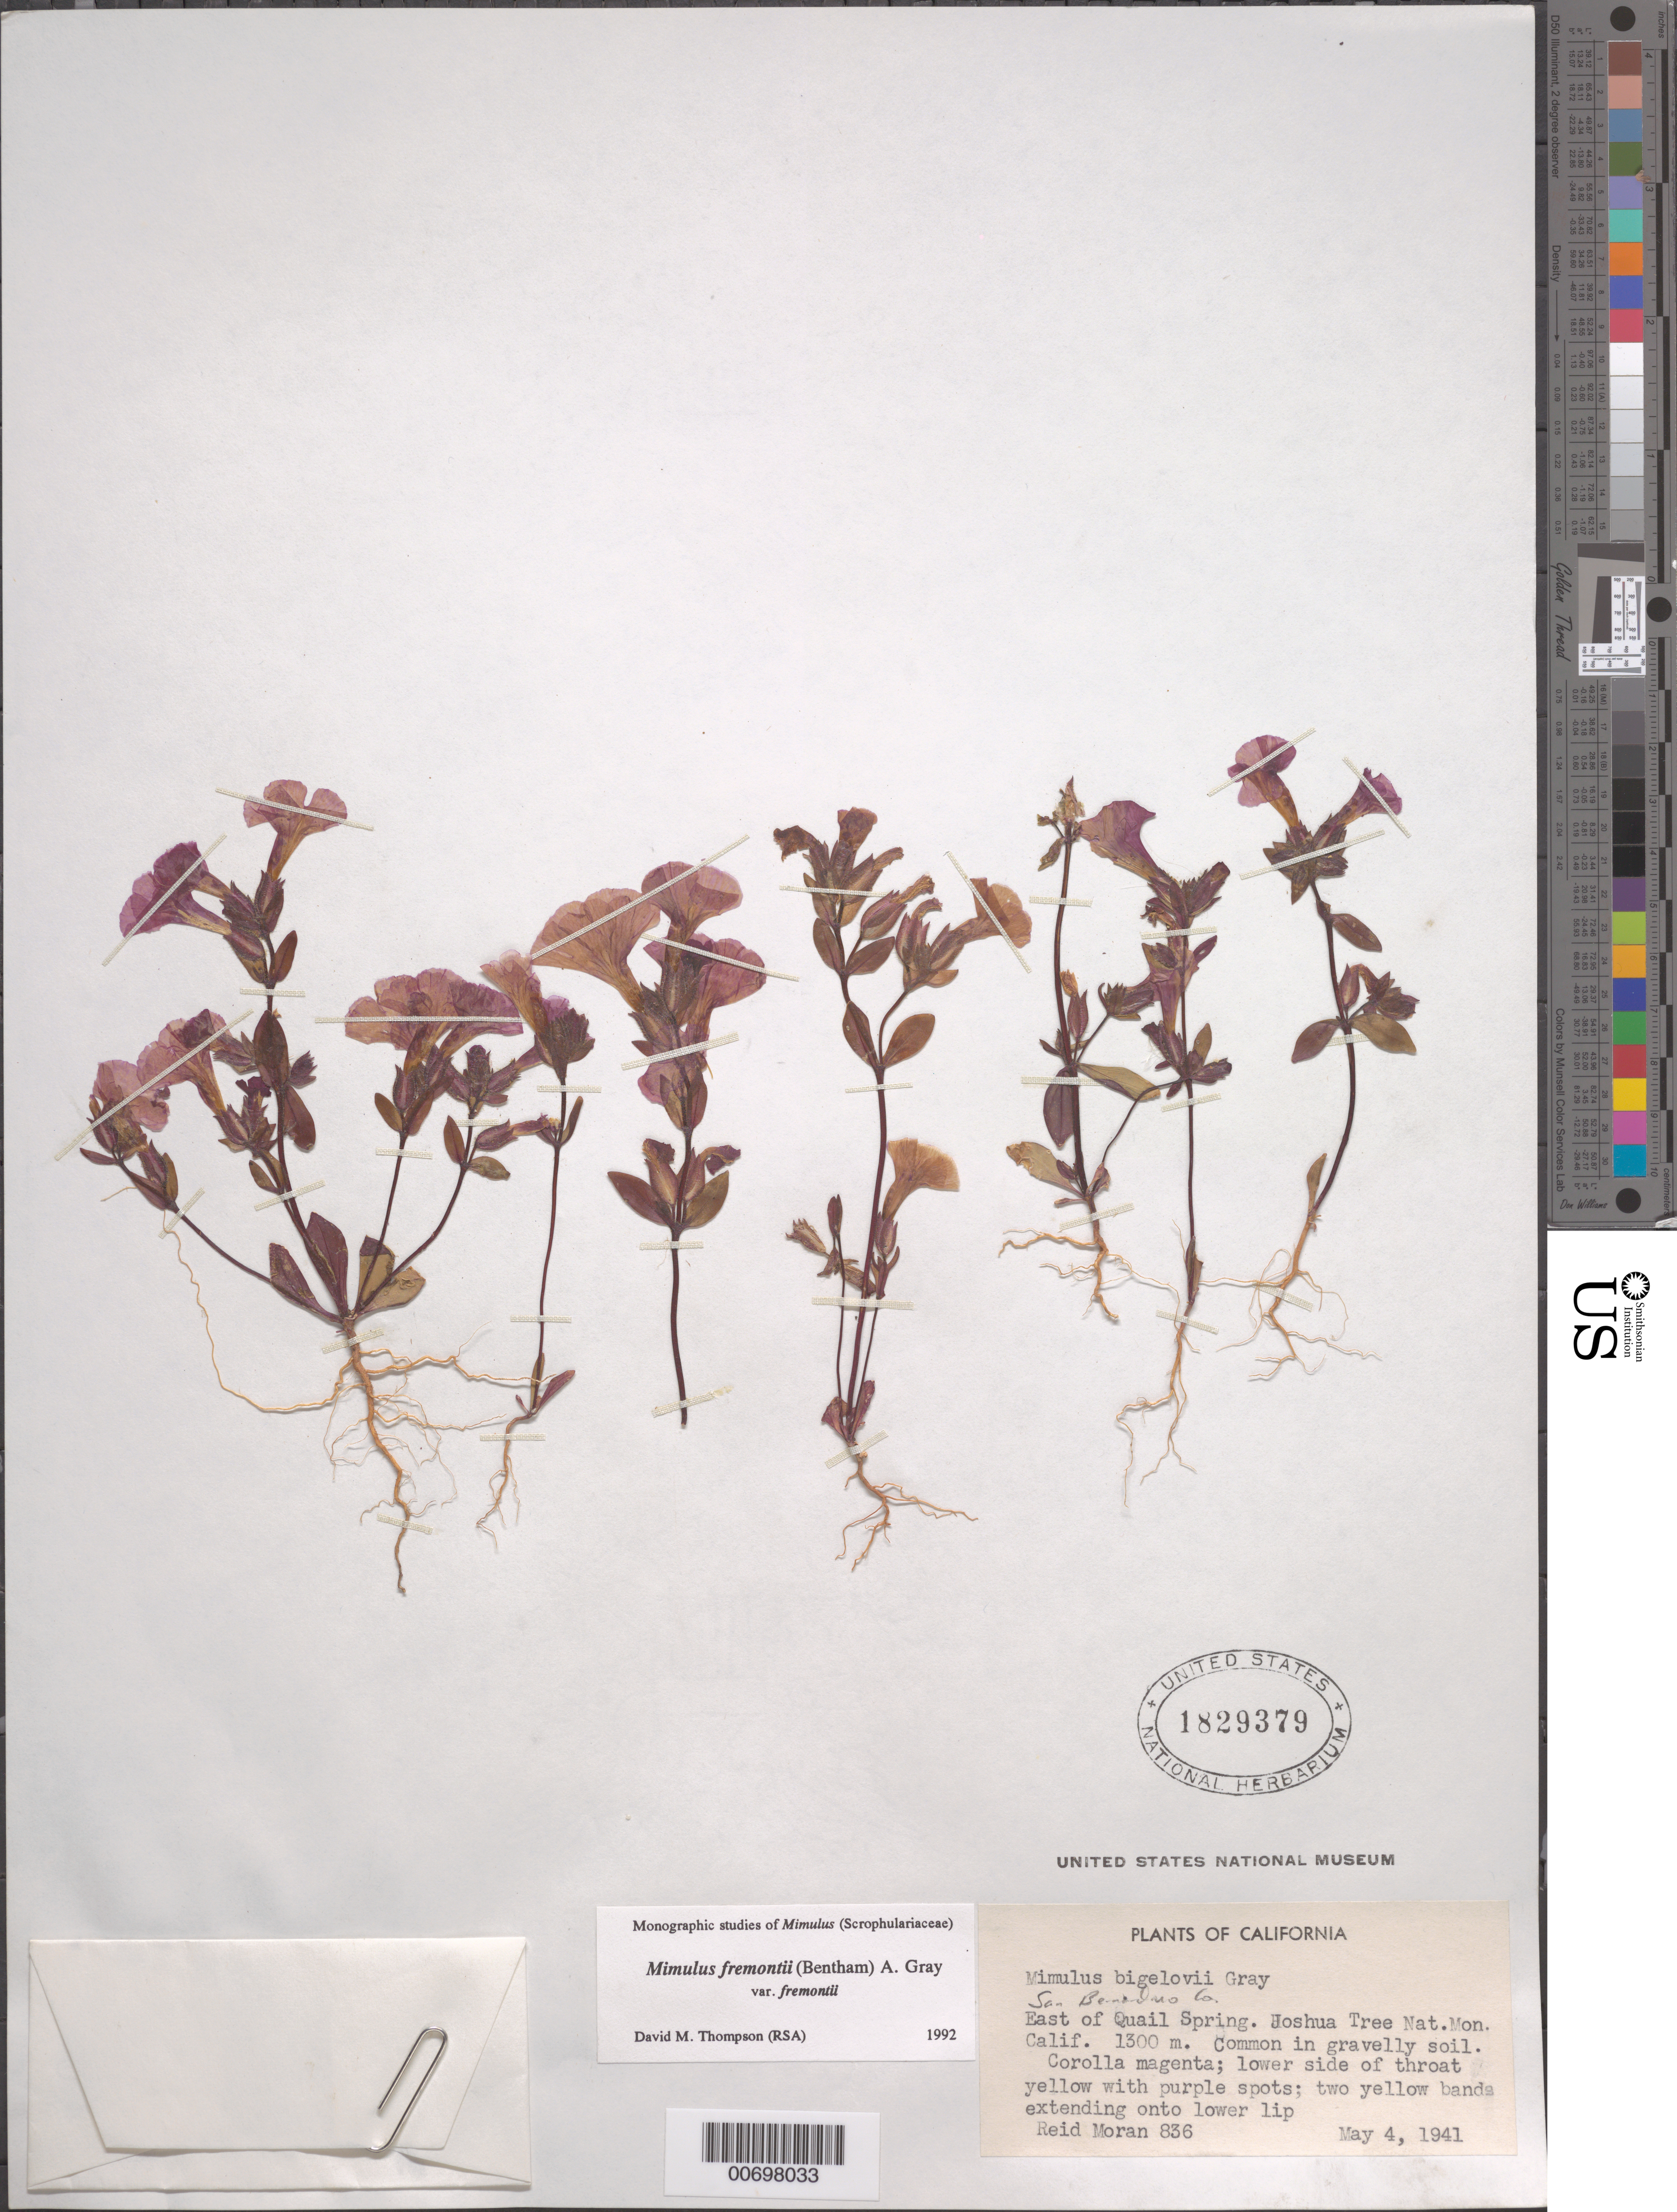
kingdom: Plantae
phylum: Tracheophyta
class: Magnoliopsida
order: Lamiales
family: Phrymaceae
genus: Mimulus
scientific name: Mimulus fremontii var. fremontii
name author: (Benth.) A. Gray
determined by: Thompson, D. M., (RSA), Rancho Santa Ana Botanic Garden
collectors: R. V. Moran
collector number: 836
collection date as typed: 04 May 1941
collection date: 1941-05-04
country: United States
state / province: California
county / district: San Bernardino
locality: East of Quail Spring. Joshua Tree Nat. Mon. Calif.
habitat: Common in gravelly soil.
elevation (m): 1300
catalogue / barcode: US 1829379